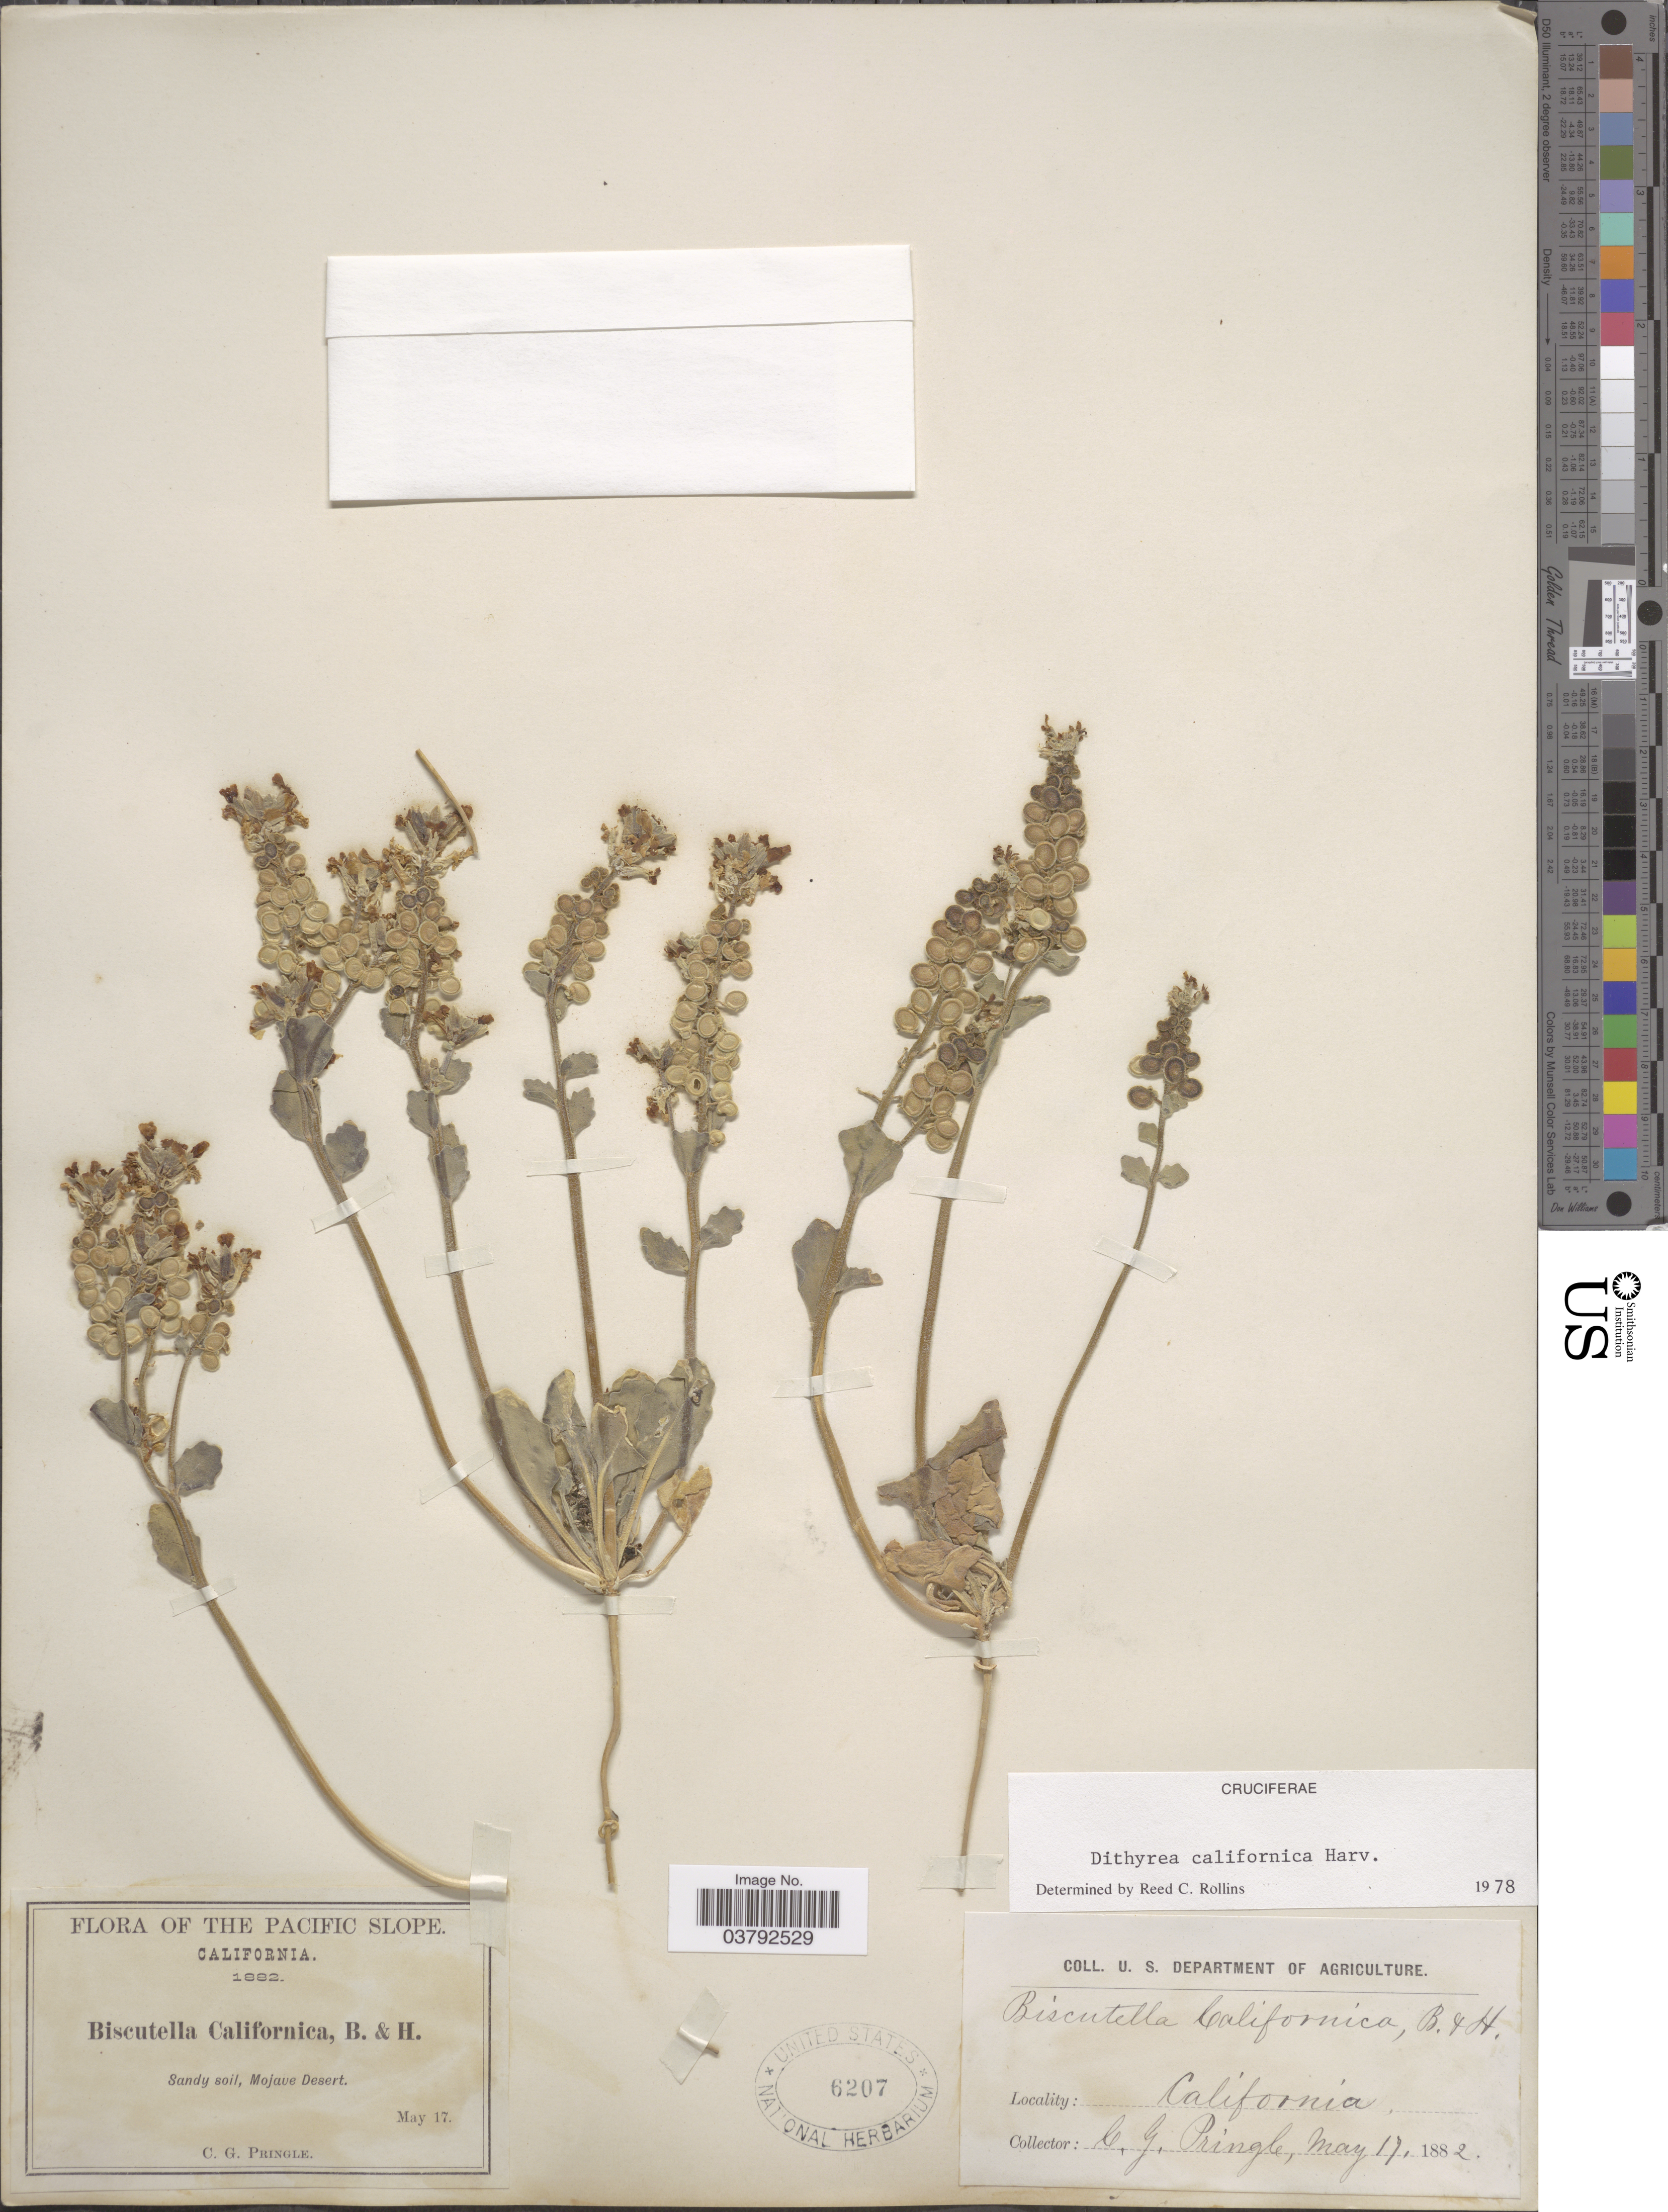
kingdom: Plantae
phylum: Tracheophyta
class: Magnoliopsida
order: Brassicales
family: Brassicaceae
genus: Dithyrea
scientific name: Dithyrea californica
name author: Harv.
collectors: C. G. Pringle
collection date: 1882-05-17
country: United States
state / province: California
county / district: San Bernardino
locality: The Pacific Slope. Sandy soil, Mojave Desert.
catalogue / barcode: US 6207